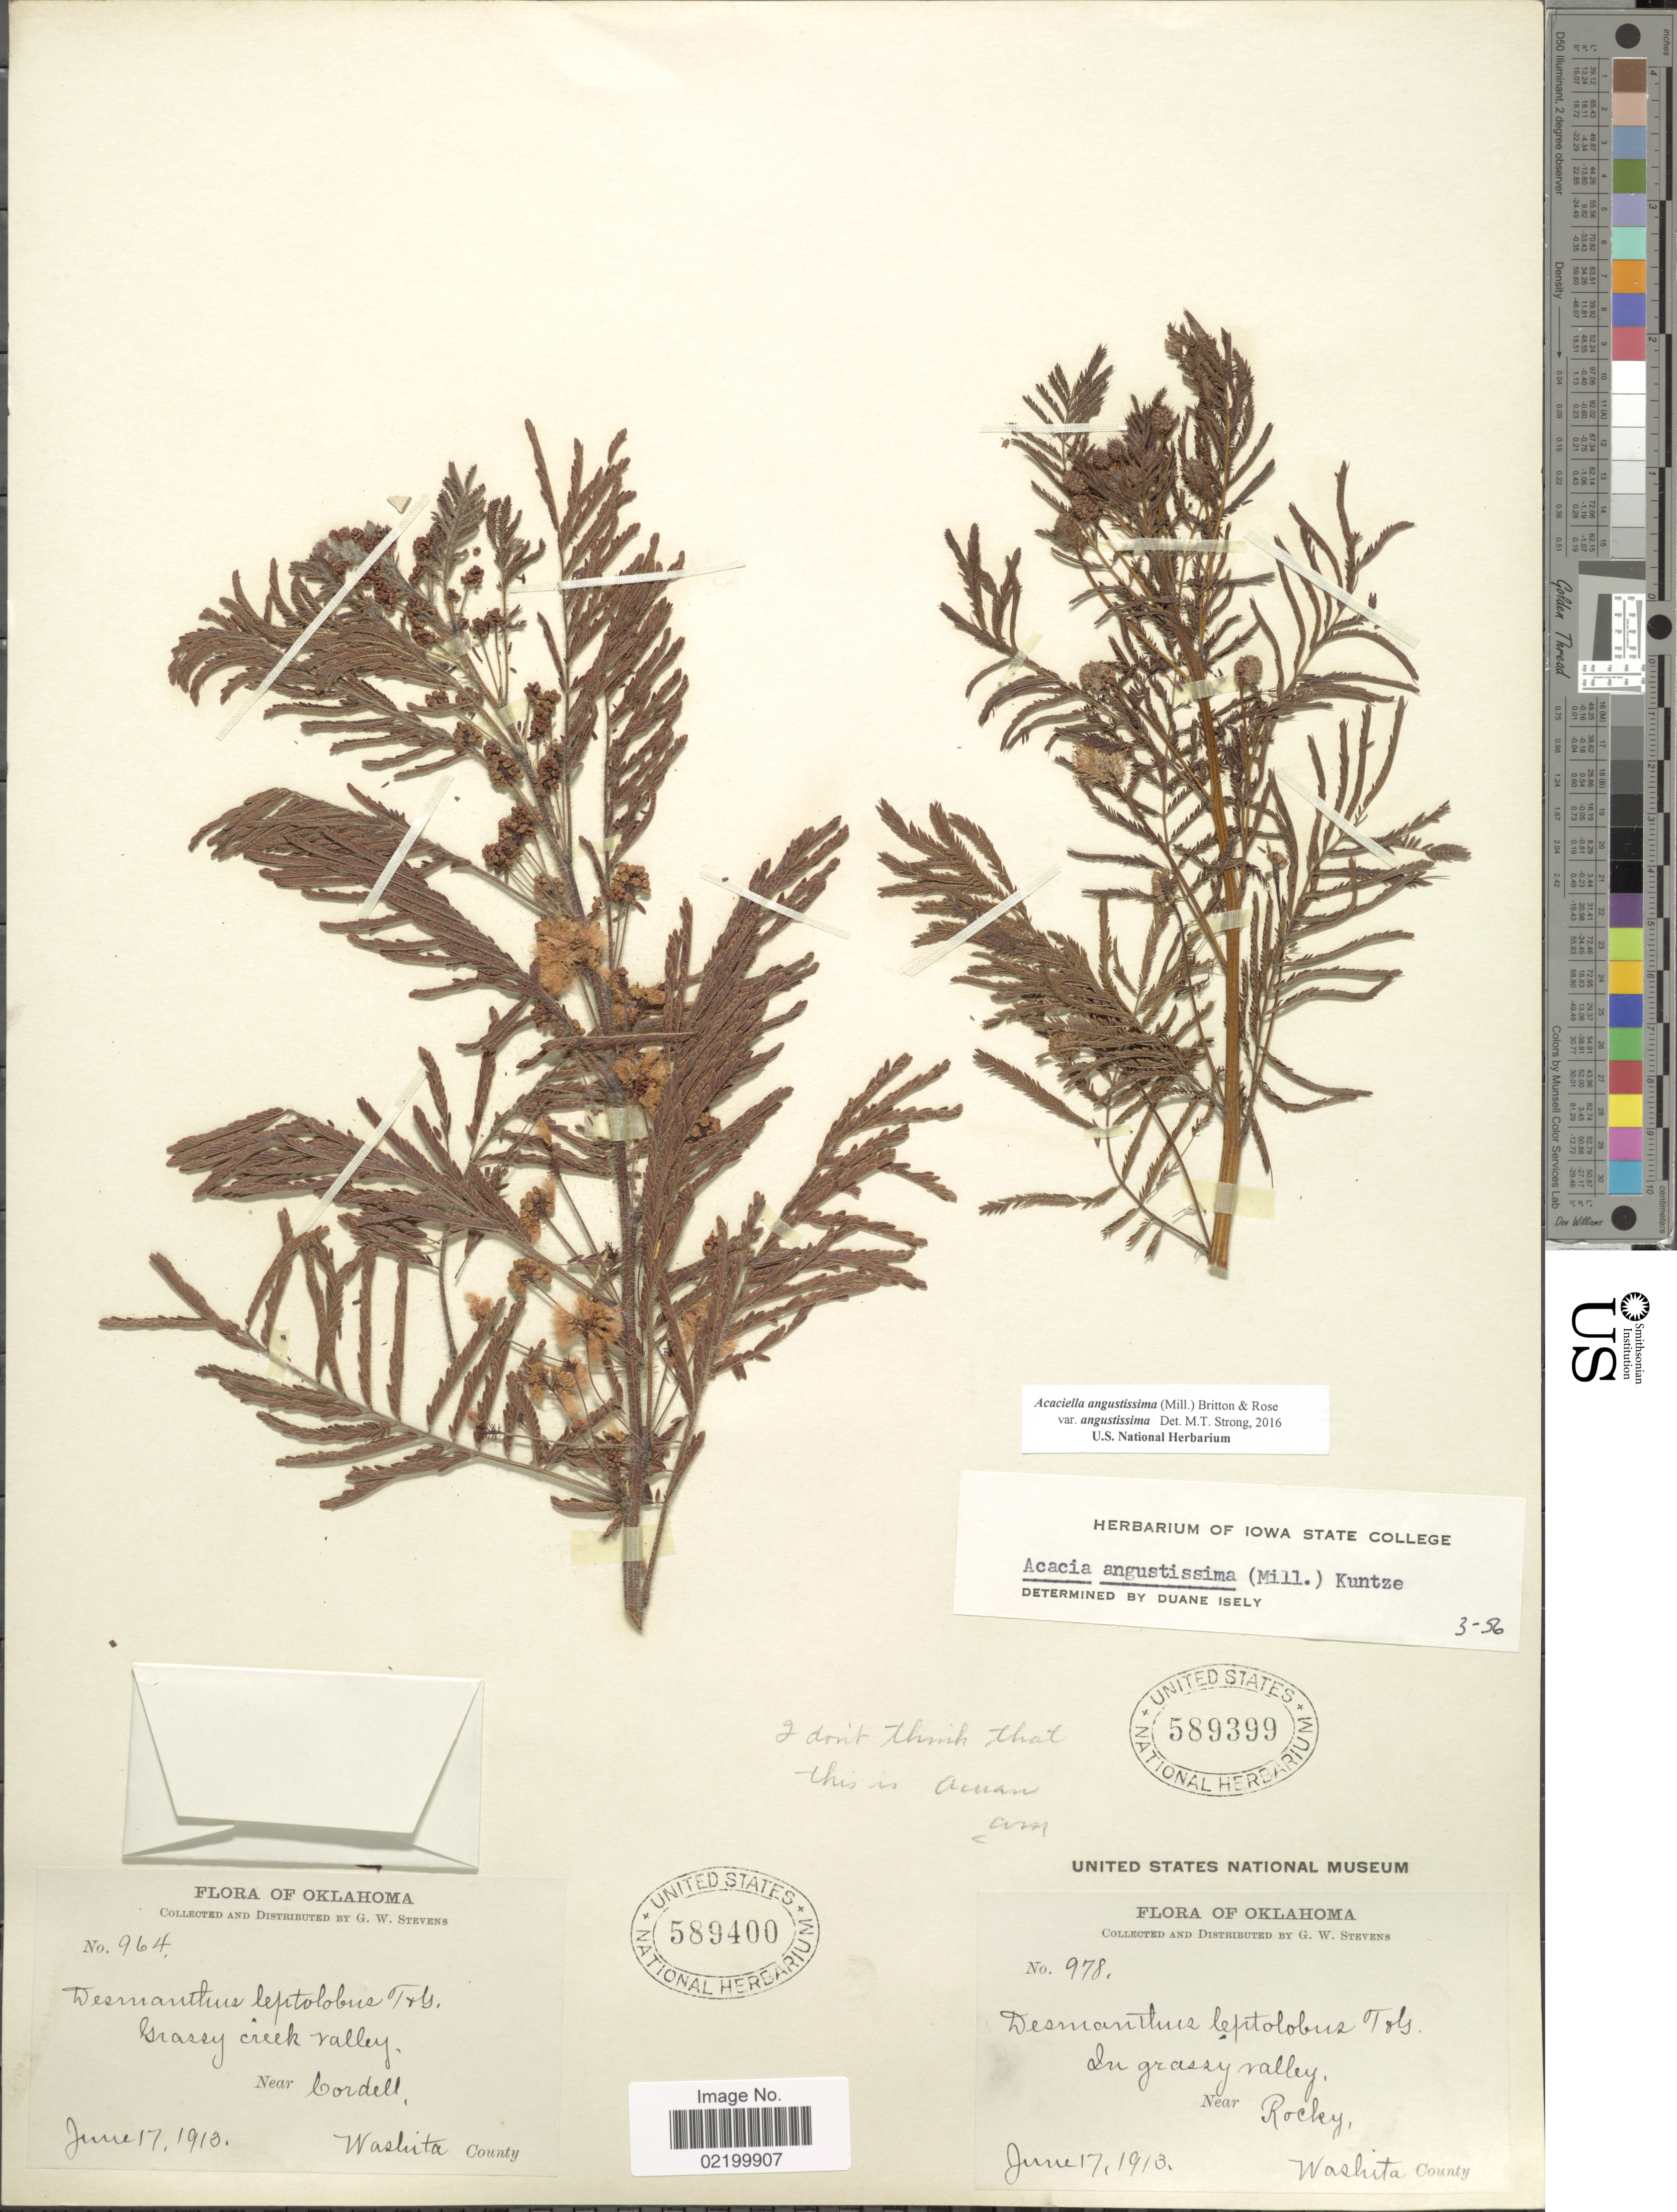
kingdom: Plantae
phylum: Tracheophyta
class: Magnoliopsida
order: Fabales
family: Fabaceae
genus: Acaciella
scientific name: Acaciella angustissima var. angustissima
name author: (Mill.) Britton & Rose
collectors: G. W. Stevens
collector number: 978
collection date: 1913-06-17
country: United States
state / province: Oklahoma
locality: In grassy valley. Near Rocky. Washita County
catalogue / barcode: US 589399-2